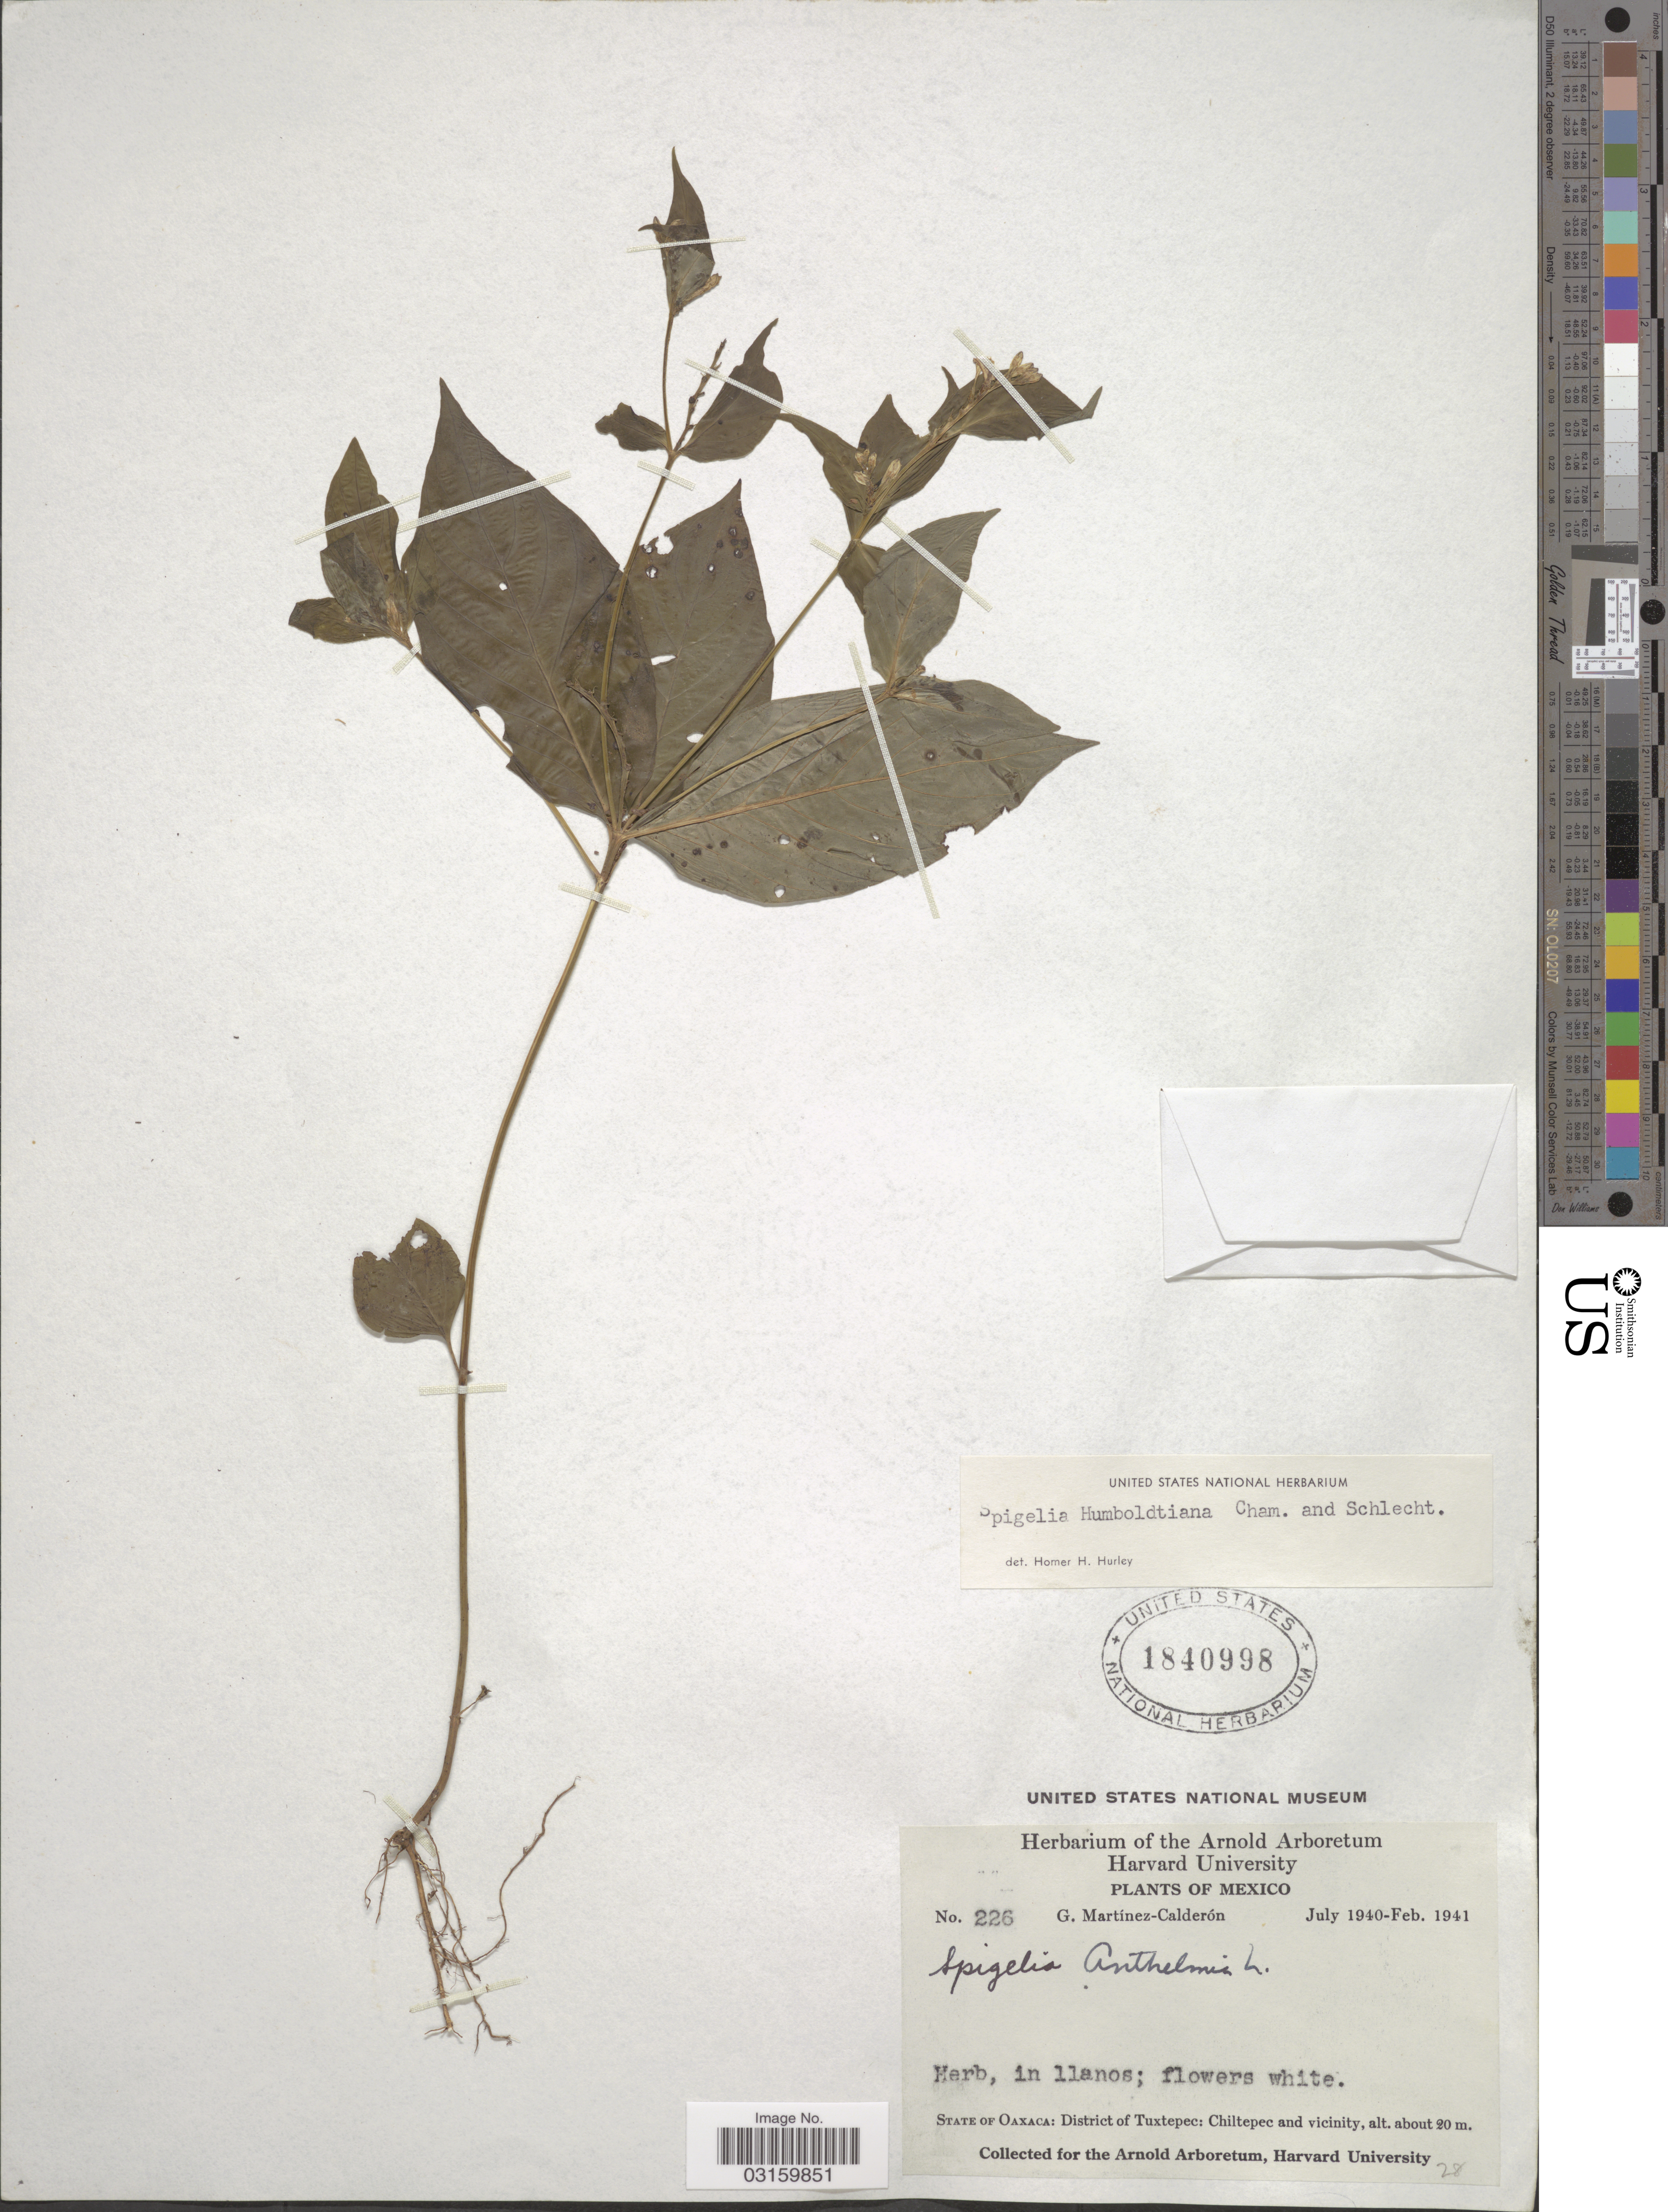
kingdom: Plantae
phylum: Tracheophyta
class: Magnoliopsida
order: Gentianales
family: Loganiaceae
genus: Spigelia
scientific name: Spigelia humboldtiana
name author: Cham. & Schltdl.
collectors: G. Martínez Calderón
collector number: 226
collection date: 1940-07/1941-02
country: Mexico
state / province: Oaxaca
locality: District of Tuxtepec: Chiltepec and vicinity.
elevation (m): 20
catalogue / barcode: US 1840998